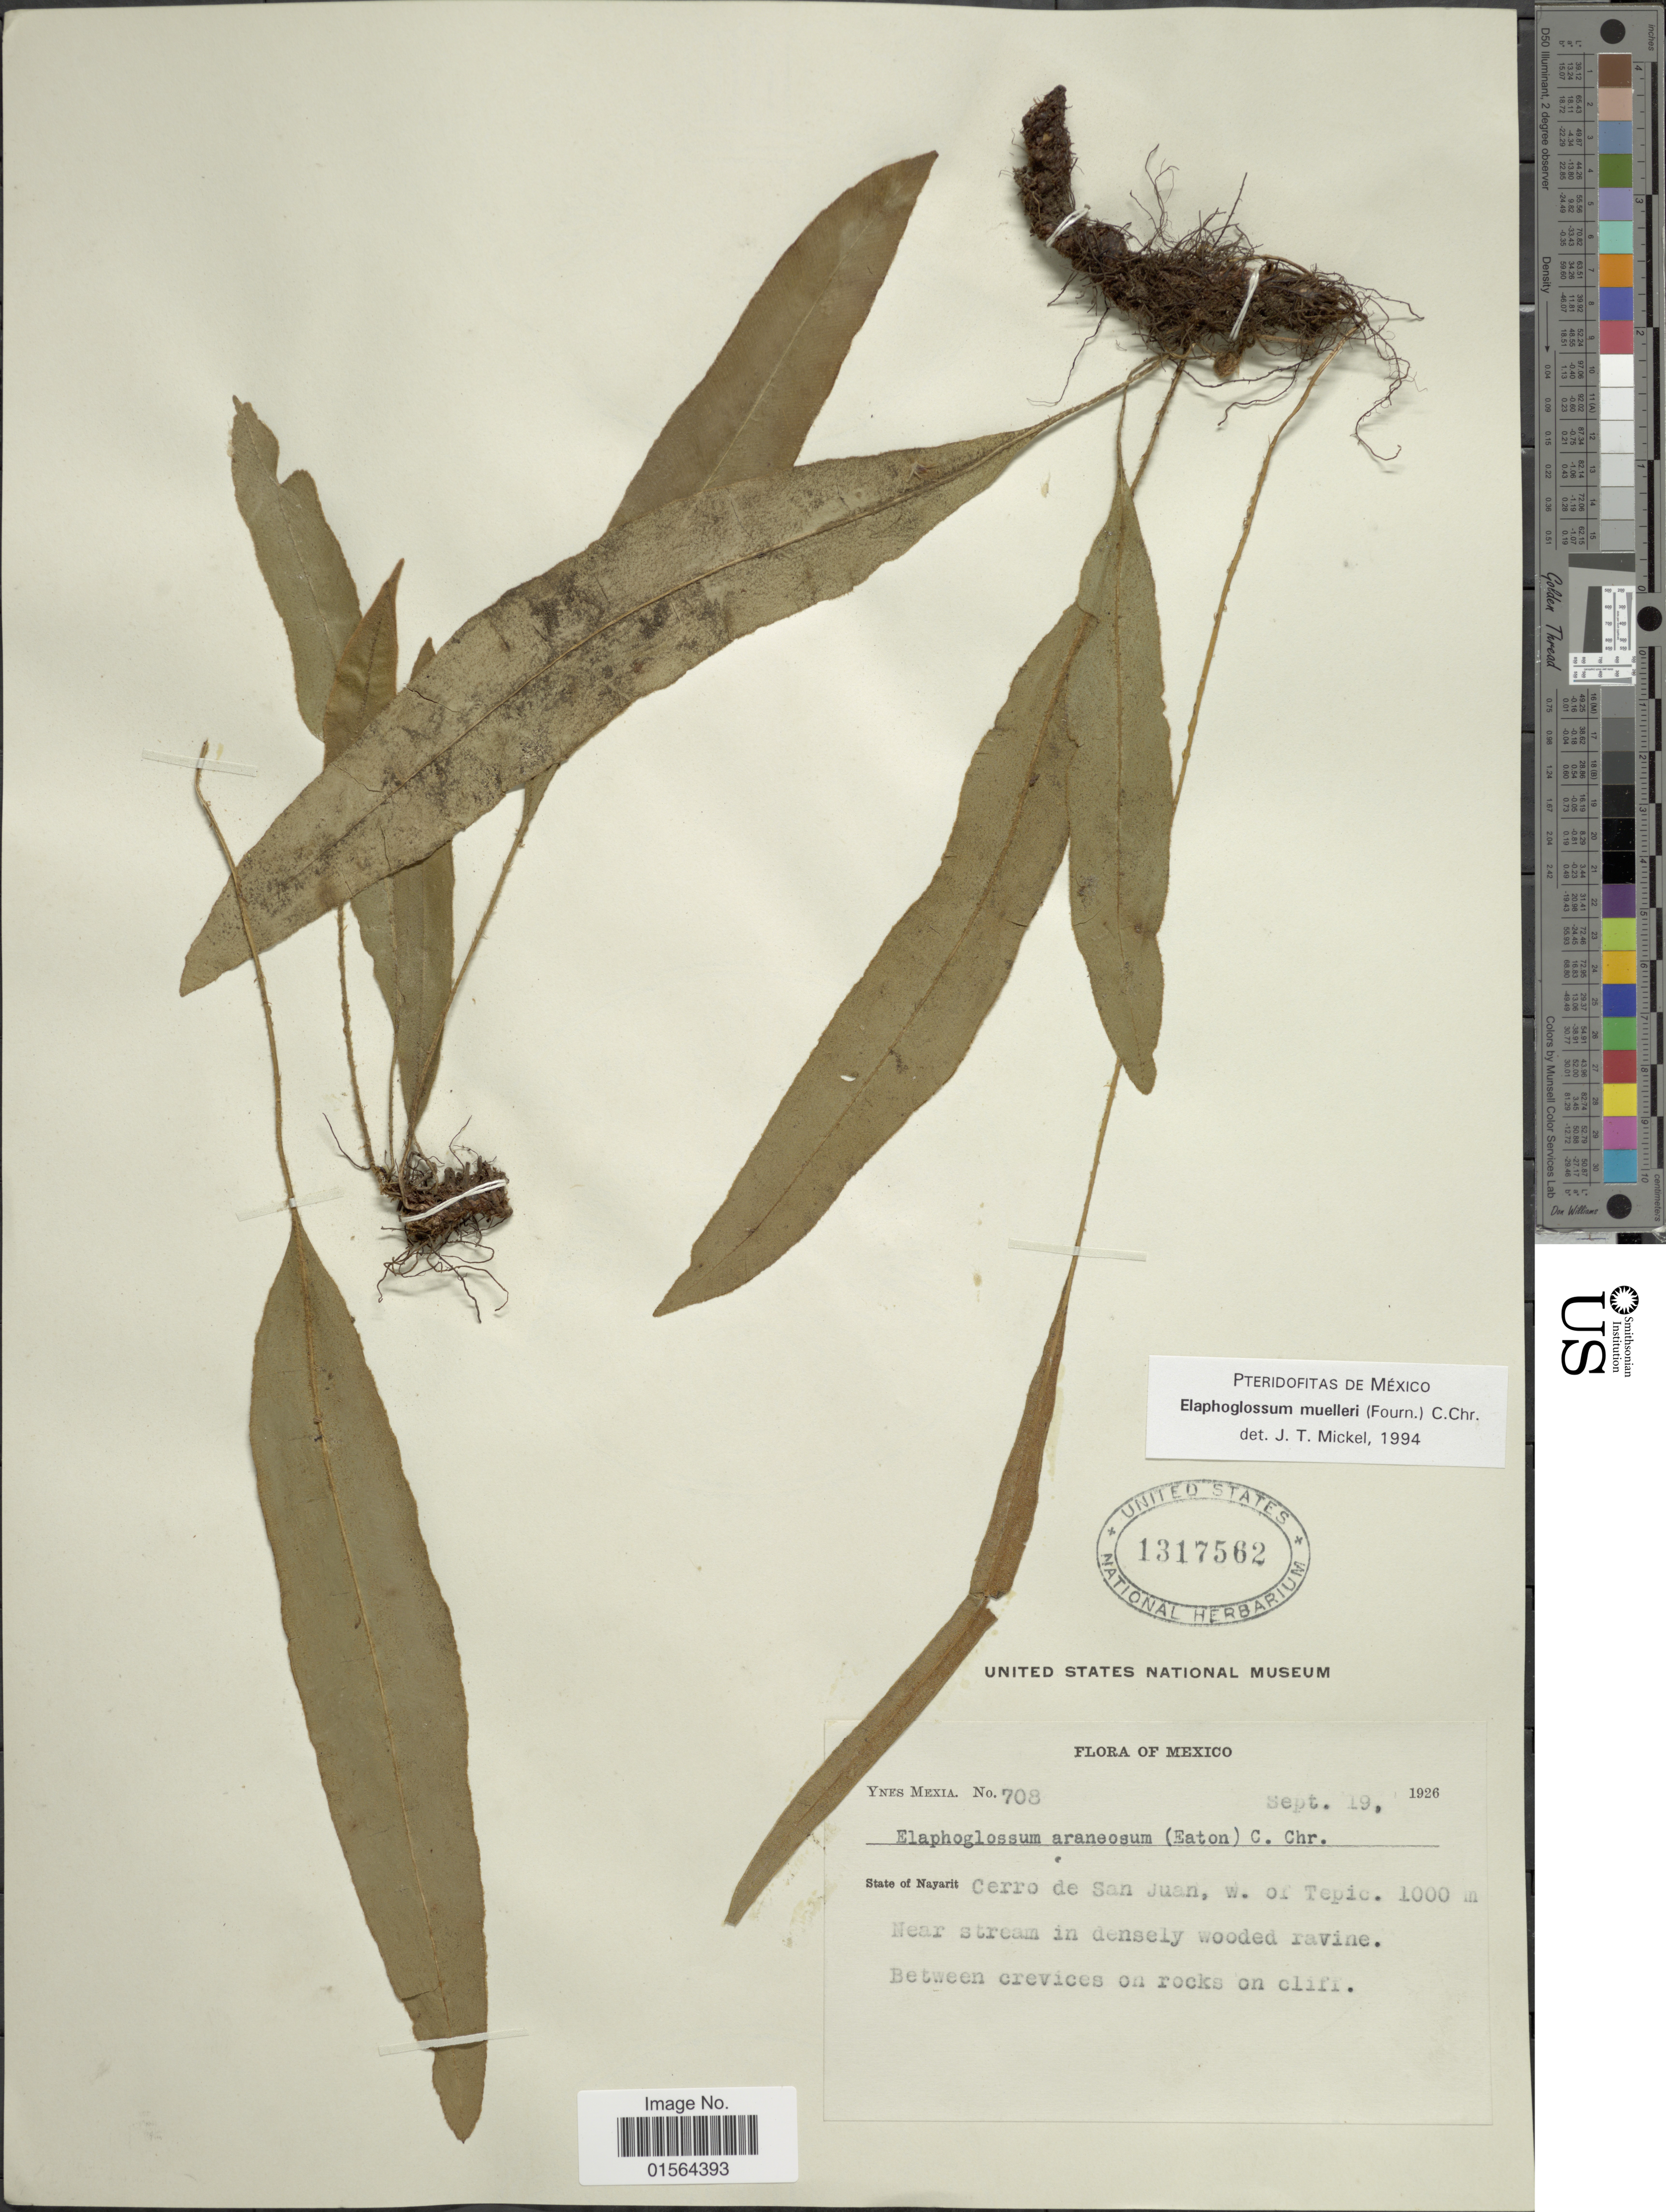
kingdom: Plantae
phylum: Tracheophyta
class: Polypodiopsida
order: Polypodiales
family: Dryopteridaceae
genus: Elaphoglossum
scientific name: Elaphoglossum muelleri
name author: (E. Fourn.) C. Chr.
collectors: Y. Mexia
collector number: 708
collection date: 1926-09-19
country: Mexico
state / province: Nayarit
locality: State of Nayarit, Cerro de San Juan, w. of Tepic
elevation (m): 1000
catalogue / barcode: US 1317562